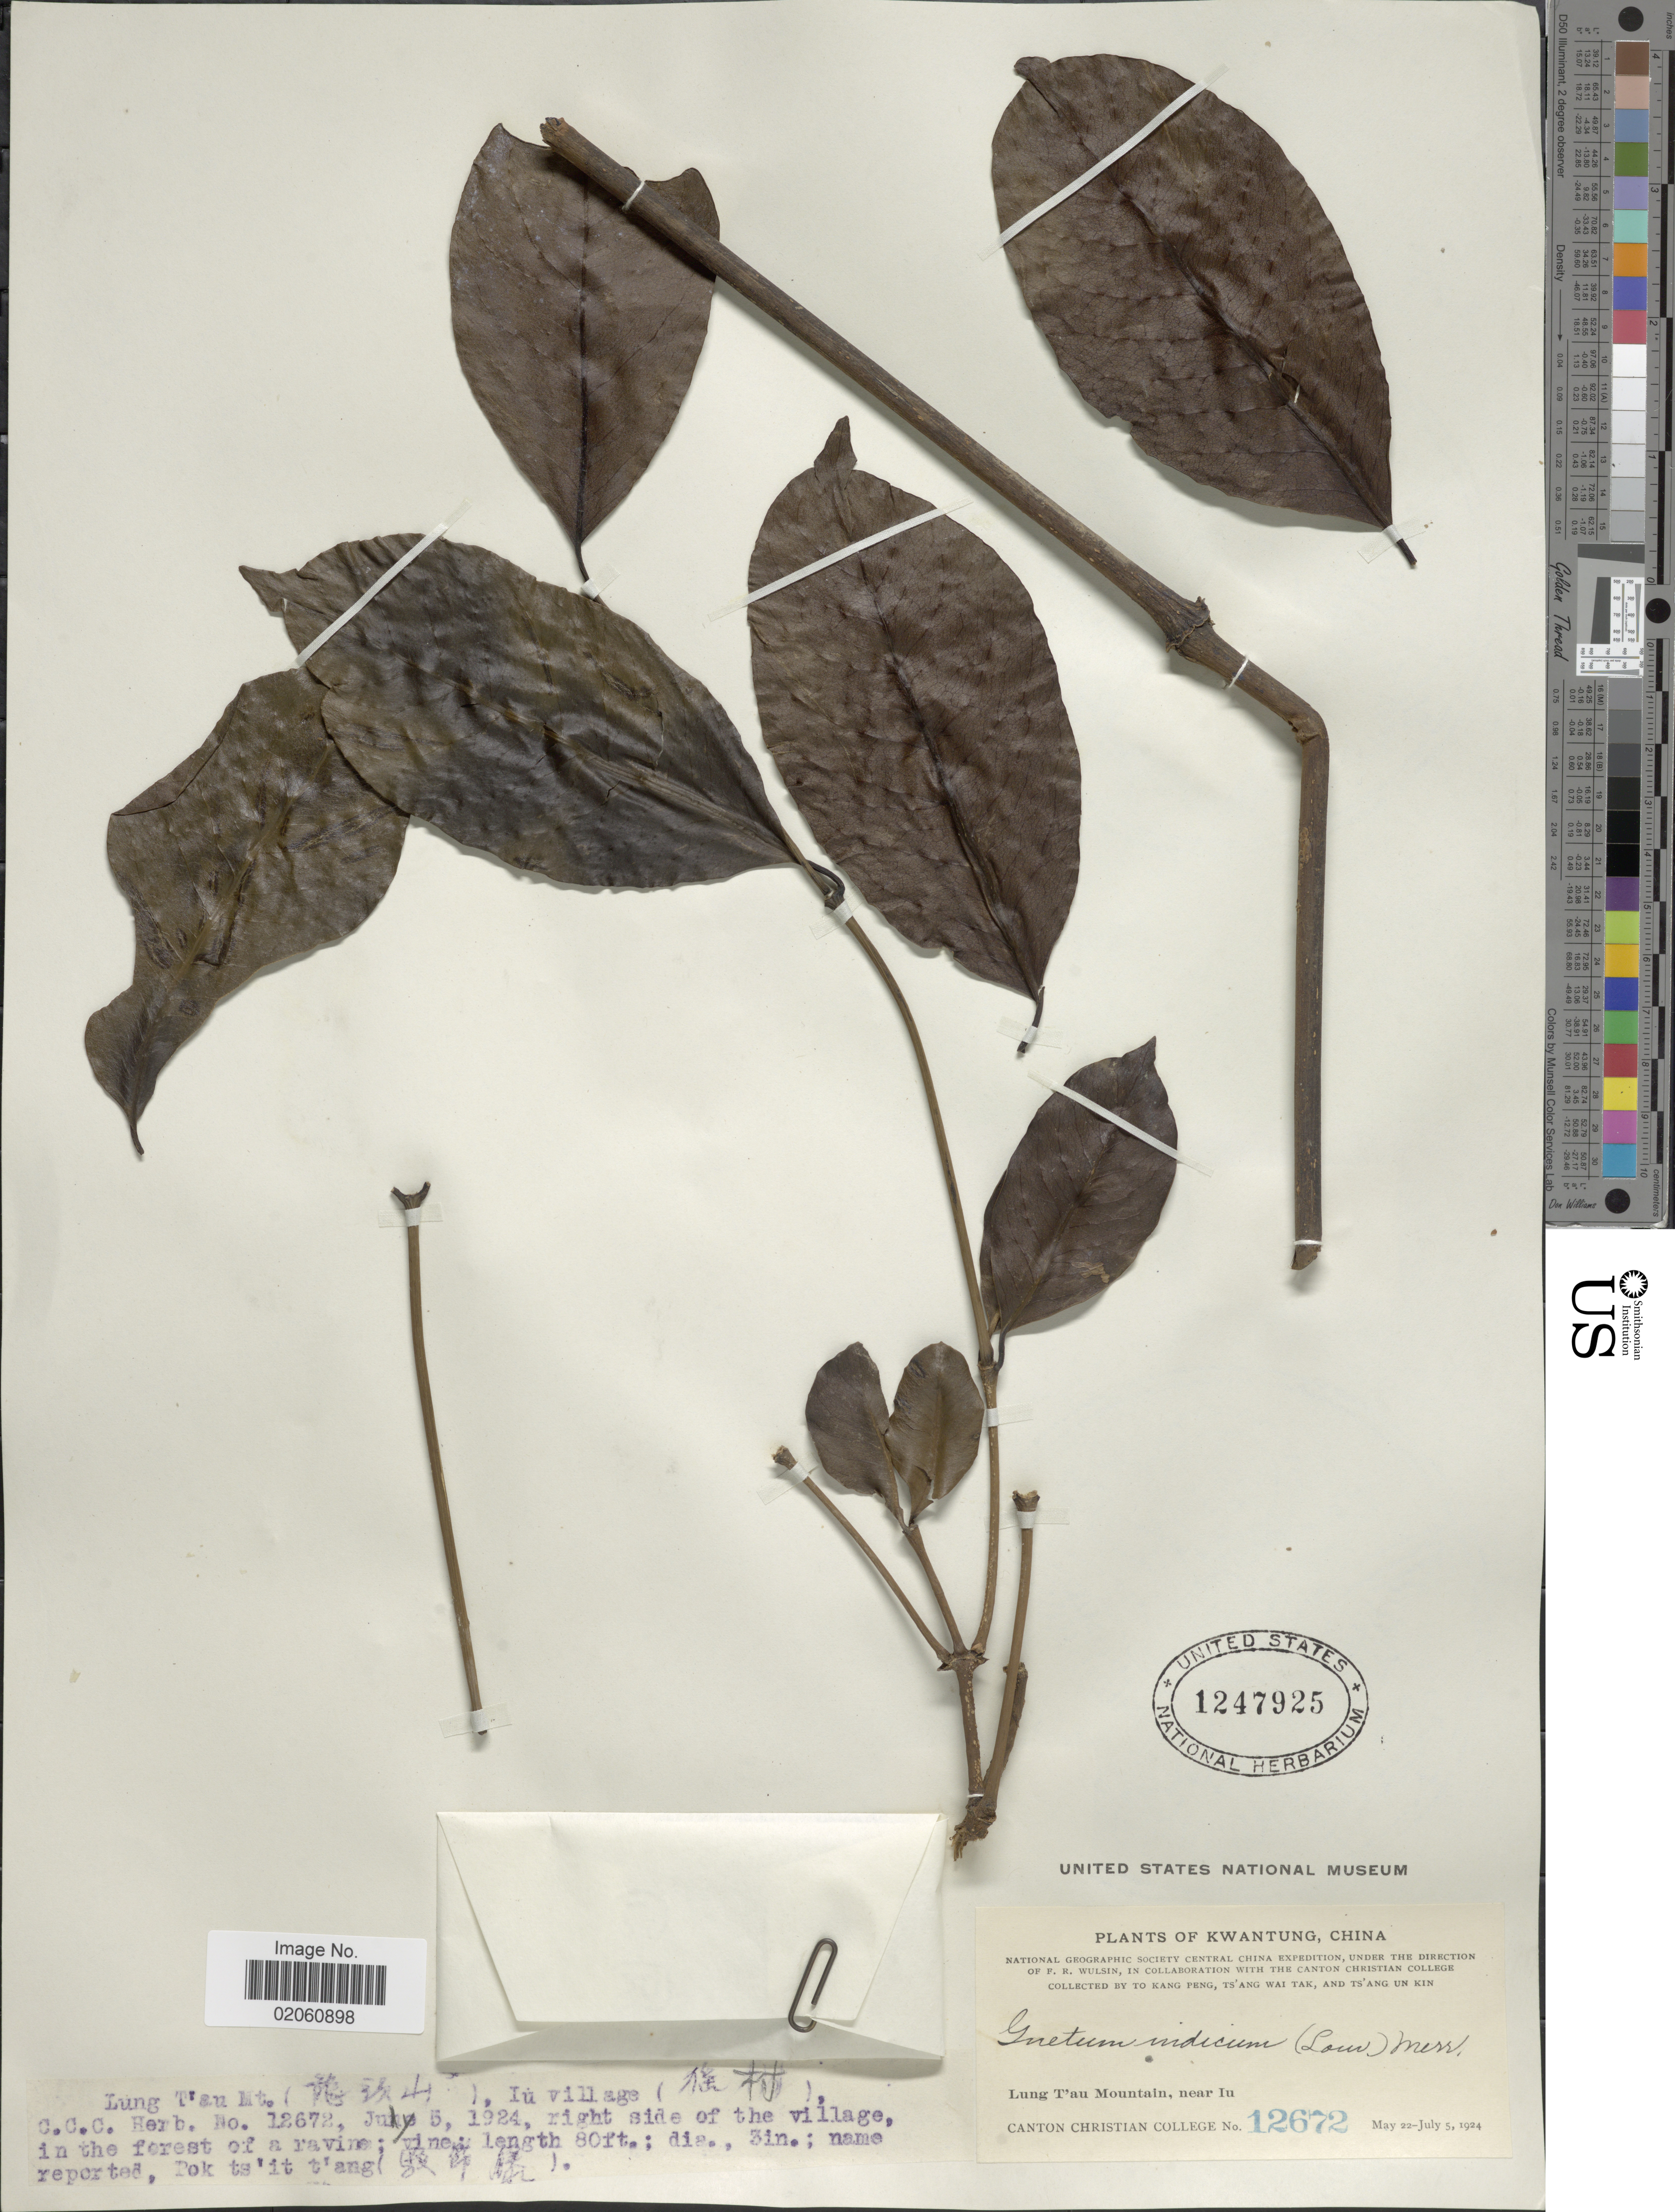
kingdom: Plantae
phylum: Tracheophyta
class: Gnetopsida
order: Gnetales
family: Gnetaceae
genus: Gnetum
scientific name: Gnetum indicum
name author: (Lour.) Merr.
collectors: Canton Christian College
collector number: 12672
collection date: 1924-05-22/1924-07-05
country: China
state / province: Guangdong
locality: Kwangtung, Lung T'au Mountains, near Iu, Iu village (X) right side of the village in the forest of a ravine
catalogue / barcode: US 1247925